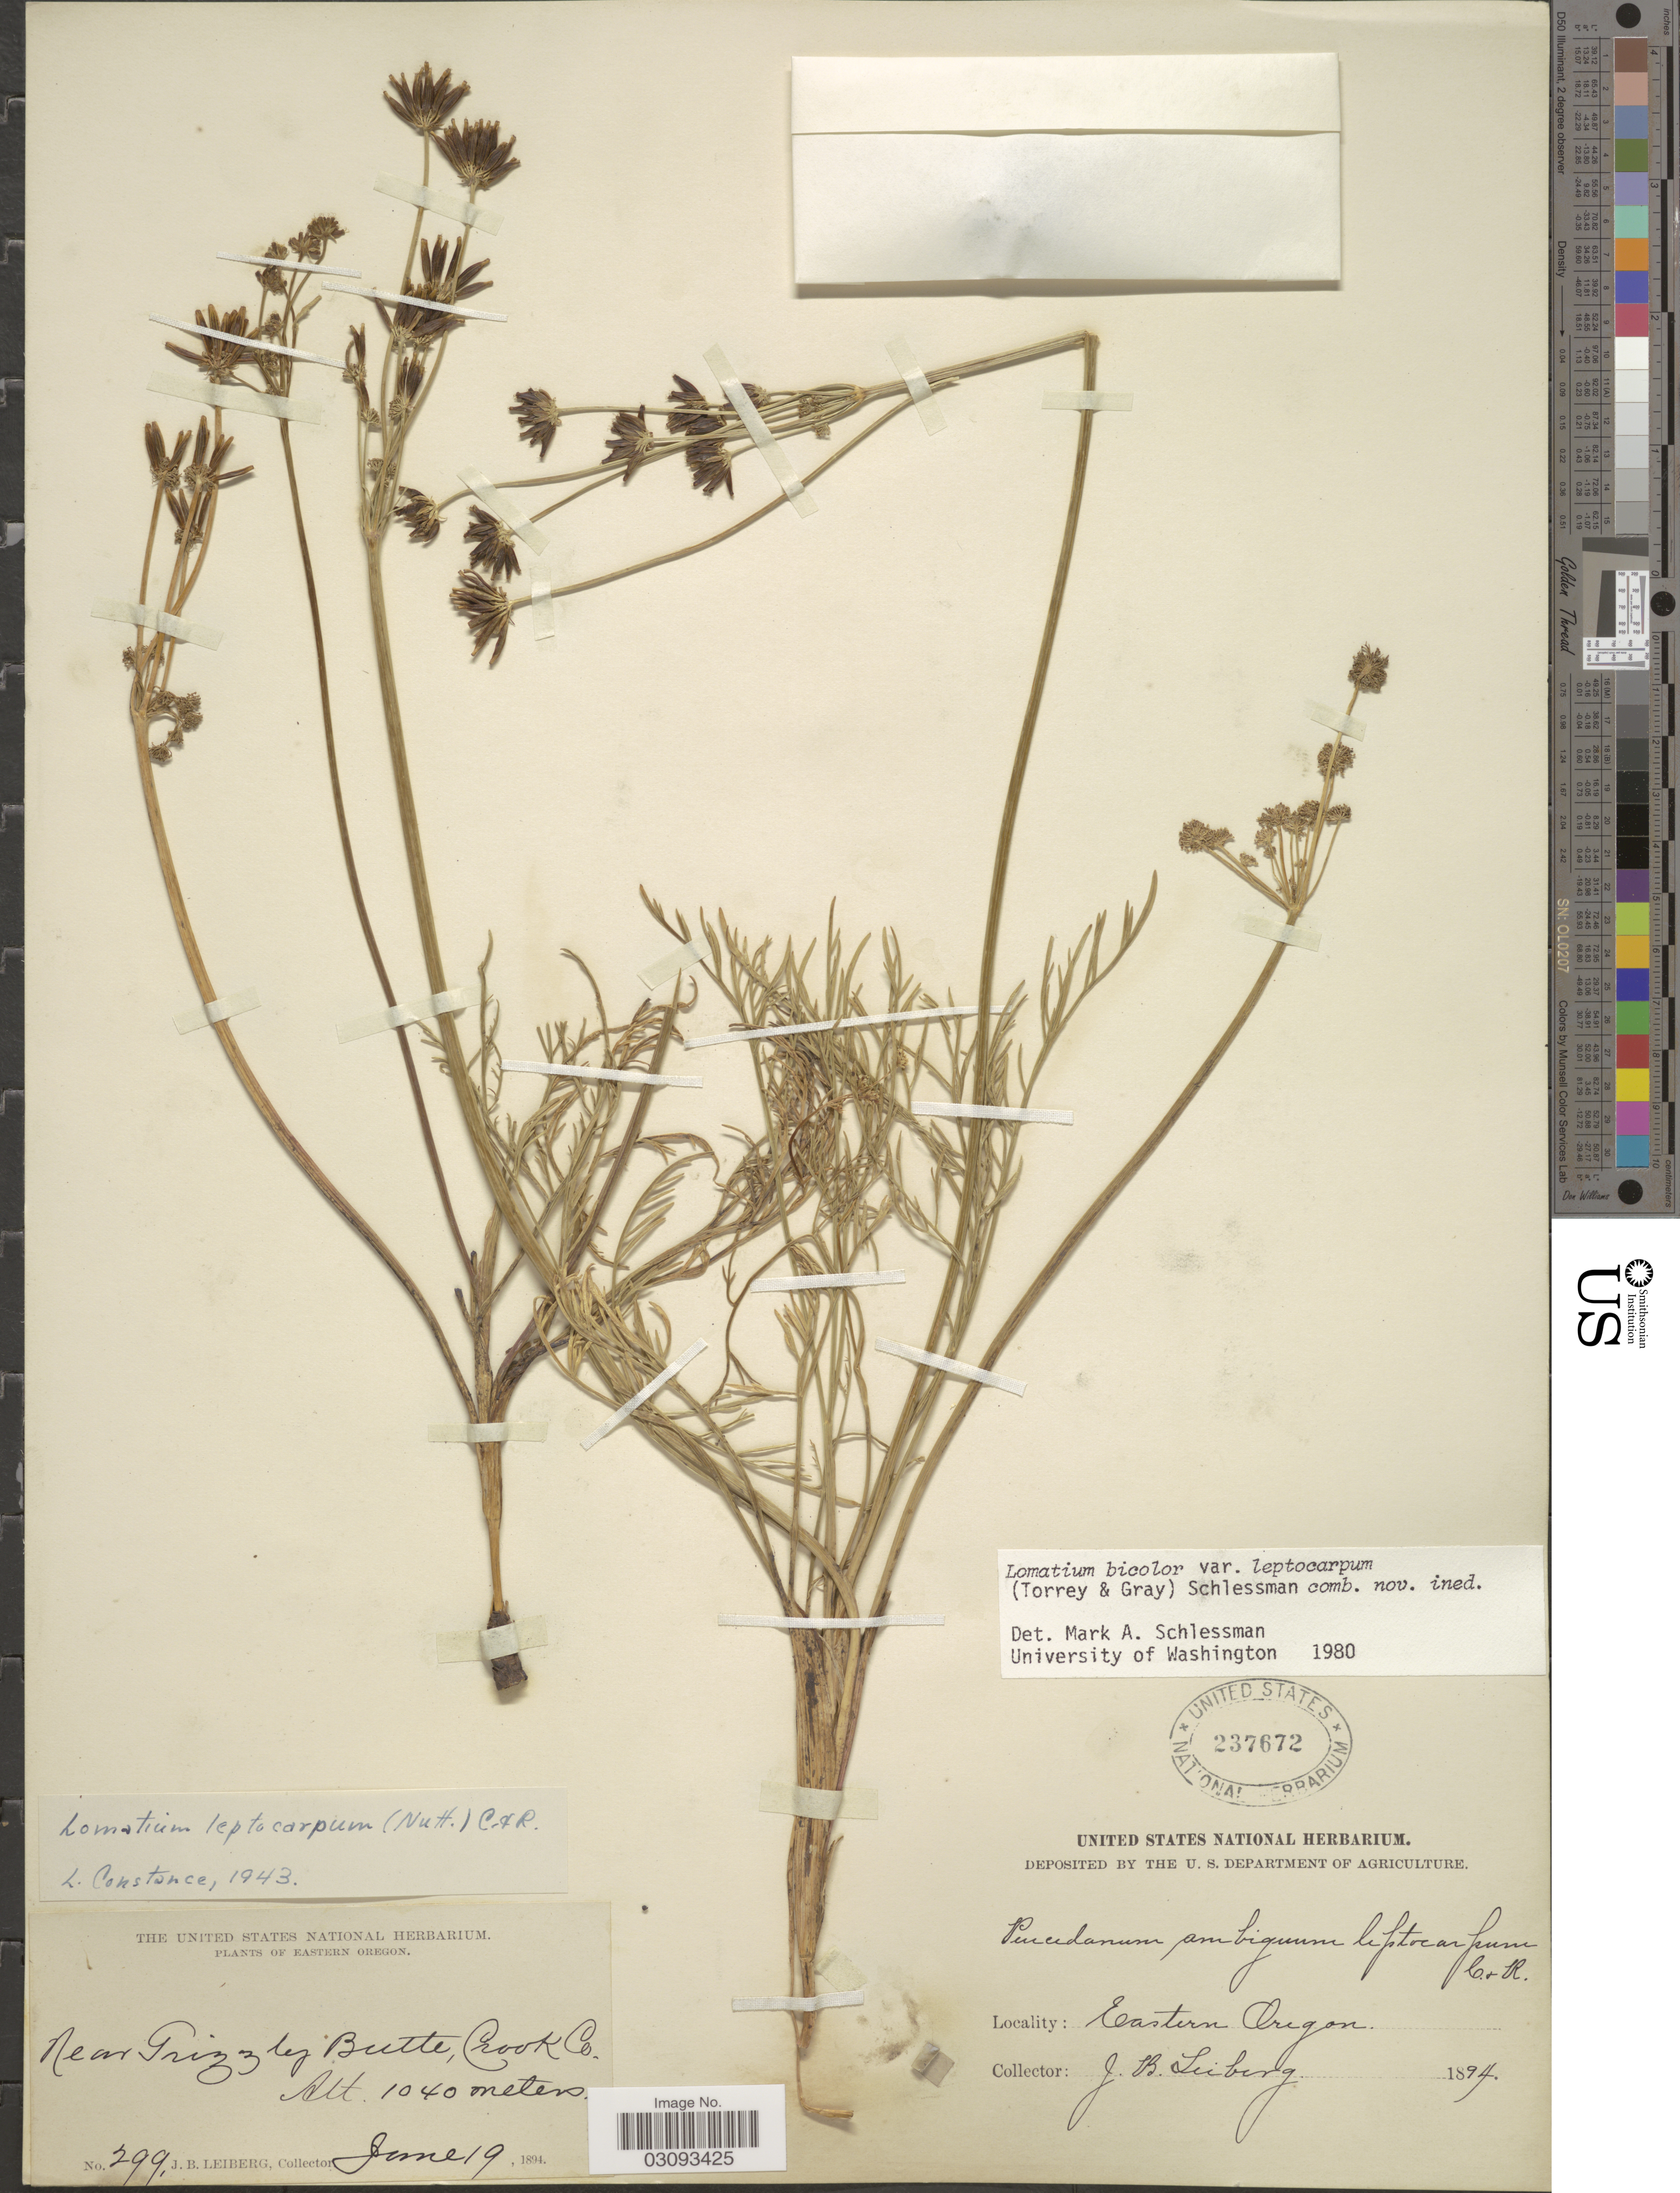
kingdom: Plantae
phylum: Tracheophyta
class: Magnoliopsida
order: Apiales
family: Apiaceae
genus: Lomatium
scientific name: Lomatium bicolor var. leptocarpum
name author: (Torr. & A. Gray) Schlessman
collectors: J. B. Leiberg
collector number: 299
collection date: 1894-06-19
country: United States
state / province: Oregon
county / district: Crook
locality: Eastern Oregon. Near Grizzley Butte, Crook Co.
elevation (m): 1040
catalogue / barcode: US 237672